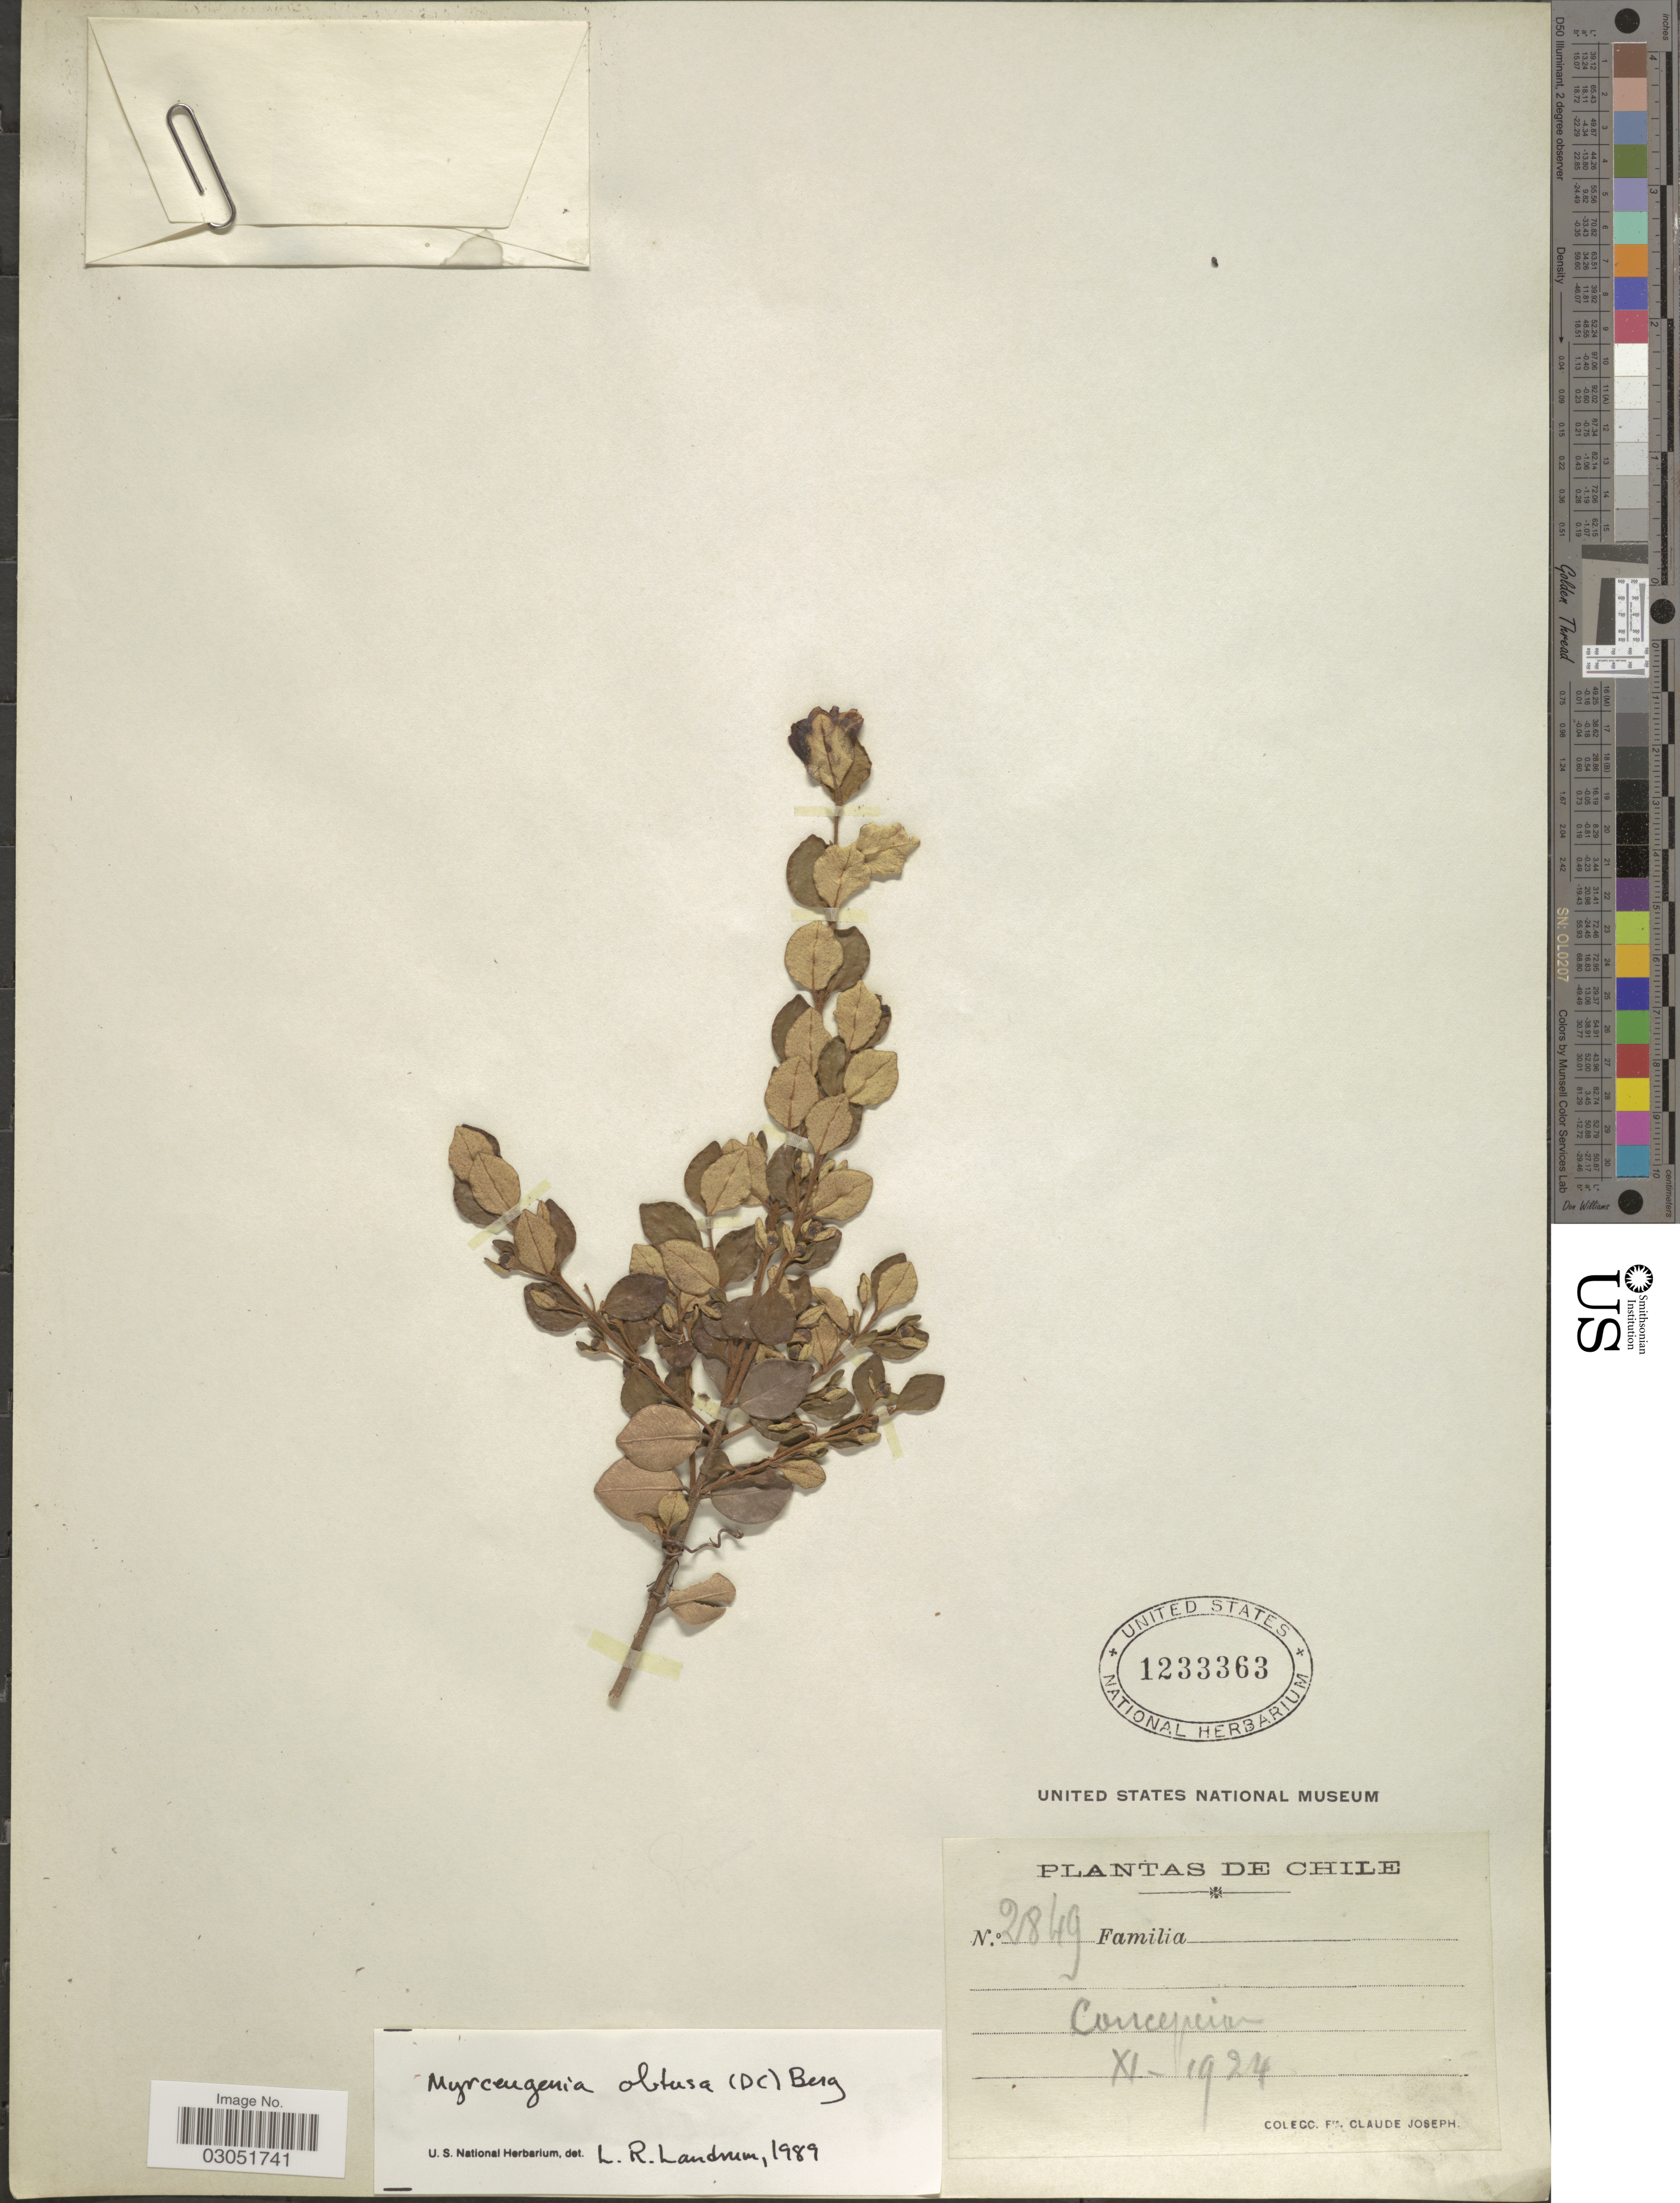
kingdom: Plantae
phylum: Tracheophyta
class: Magnoliopsida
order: Myrtales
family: Myrtaceae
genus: Myrceugenia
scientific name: Myrceugenia obtusa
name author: O. Berg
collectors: Bro. Claude-Joseph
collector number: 21849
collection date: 1924-11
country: Paraguay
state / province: Concepcion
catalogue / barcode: US 1233363